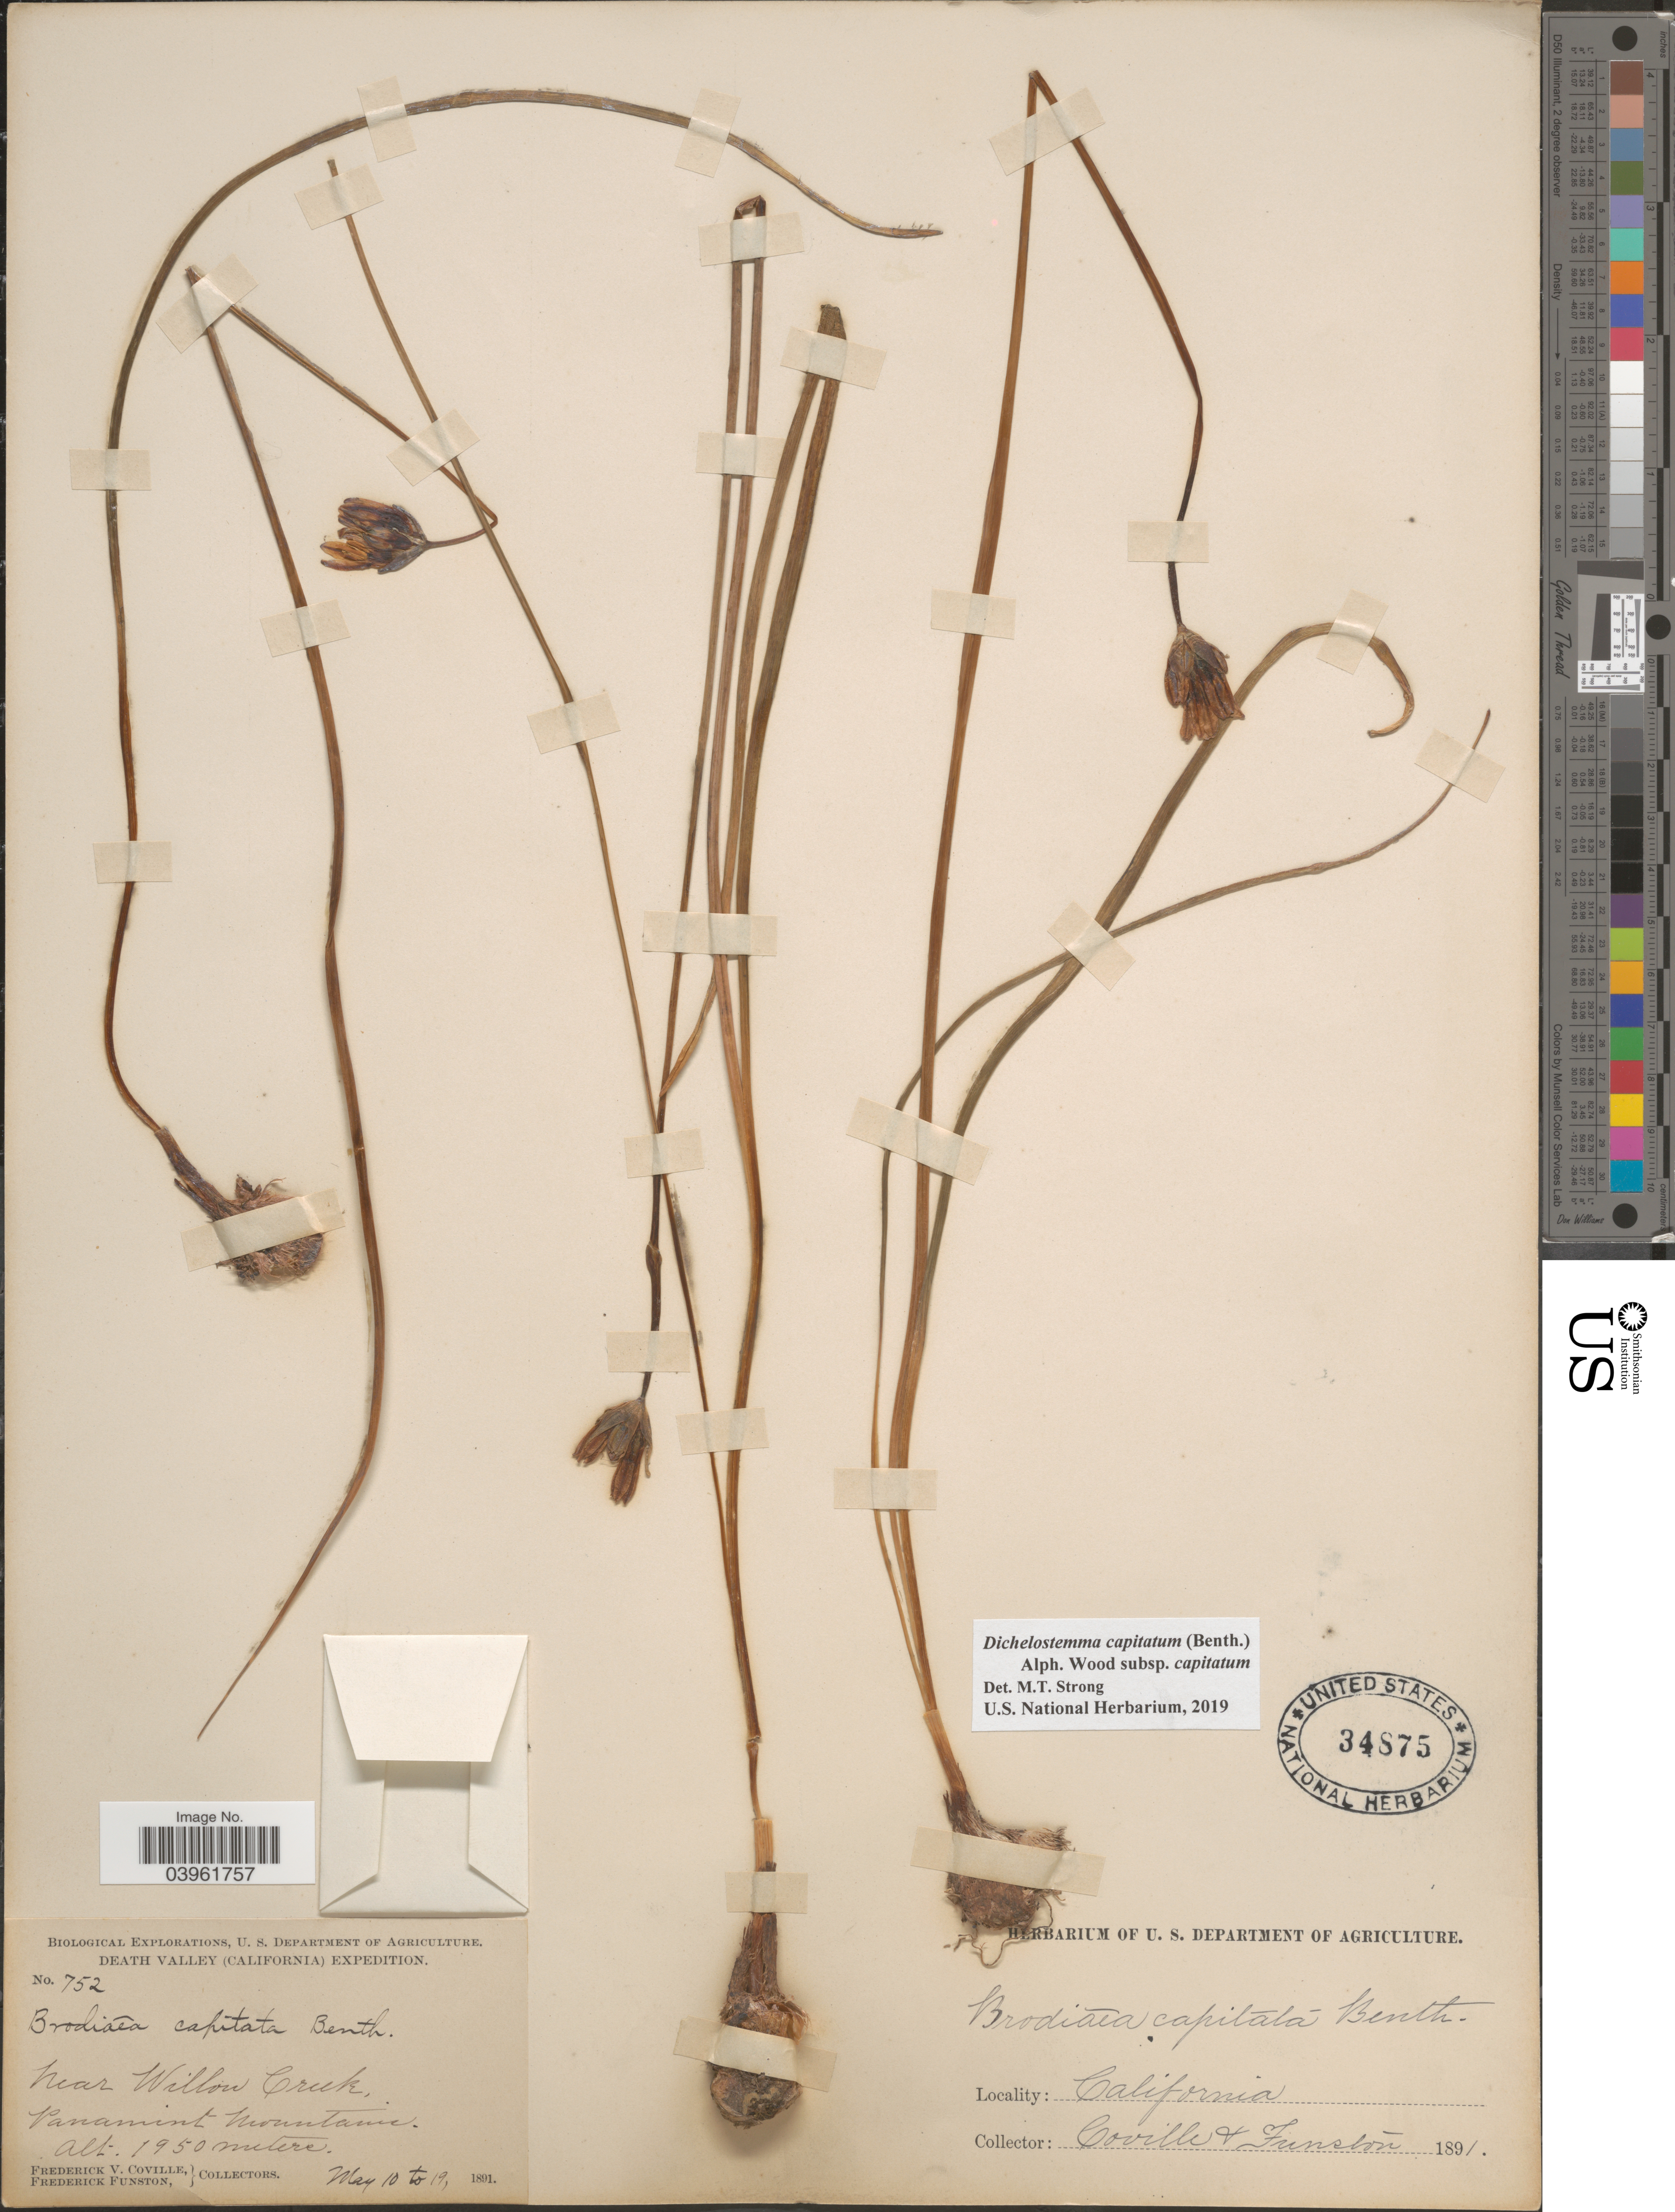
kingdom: Plantae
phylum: Tracheophyta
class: Liliopsida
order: Asparagales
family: Asparagaceae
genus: Dichelostemma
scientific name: Dichelostemma capitatum subsp. capitatum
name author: (Benth.) Alph. Wood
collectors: F. V. Coville & F. Funston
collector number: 752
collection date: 1891-05-10/1891-05-19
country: United States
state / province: California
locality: Death Valley. Near Willow Creek, Panamint Mountains.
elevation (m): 1950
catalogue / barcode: US 34875